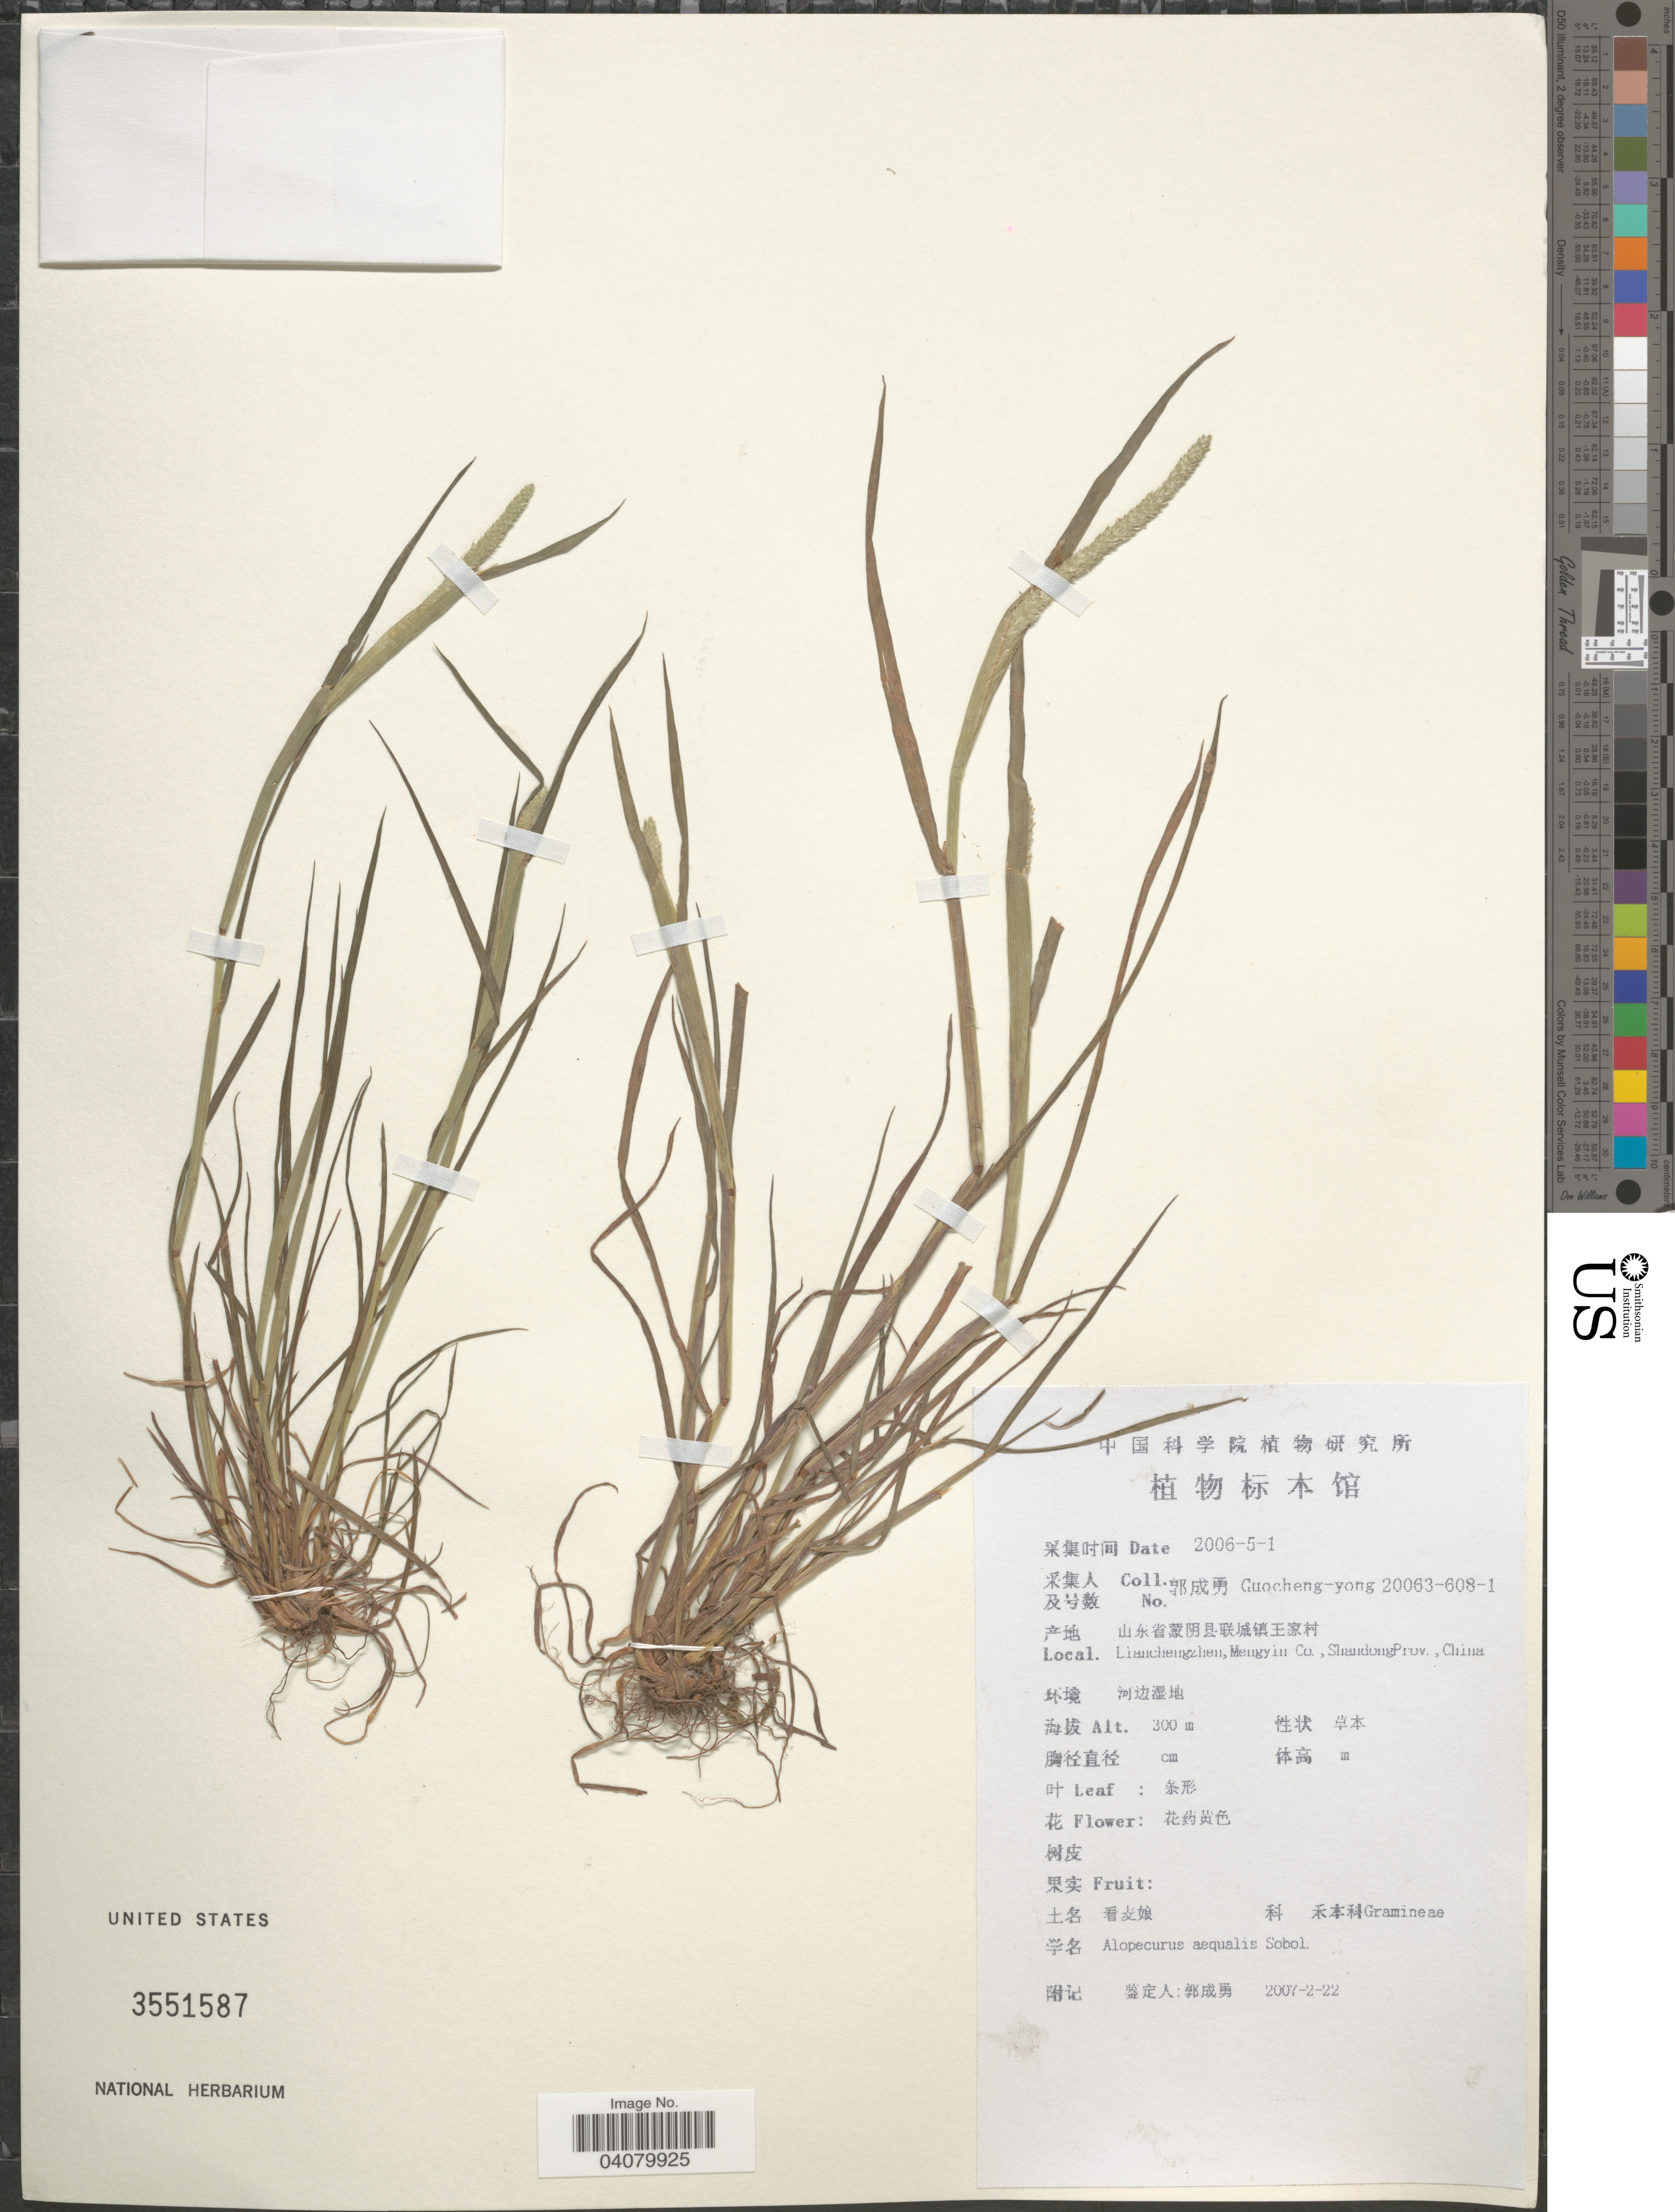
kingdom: Plantae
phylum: Tracheophyta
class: Liliopsida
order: Poales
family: Poaceae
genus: Alopecurus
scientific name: Alopecurus aequalis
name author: Sobol.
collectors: Guo cheng-yong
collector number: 20063-608-1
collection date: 2006-05-01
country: China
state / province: Shandong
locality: Liangchenzhen, Mengyin Co.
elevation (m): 300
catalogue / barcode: US 3551587